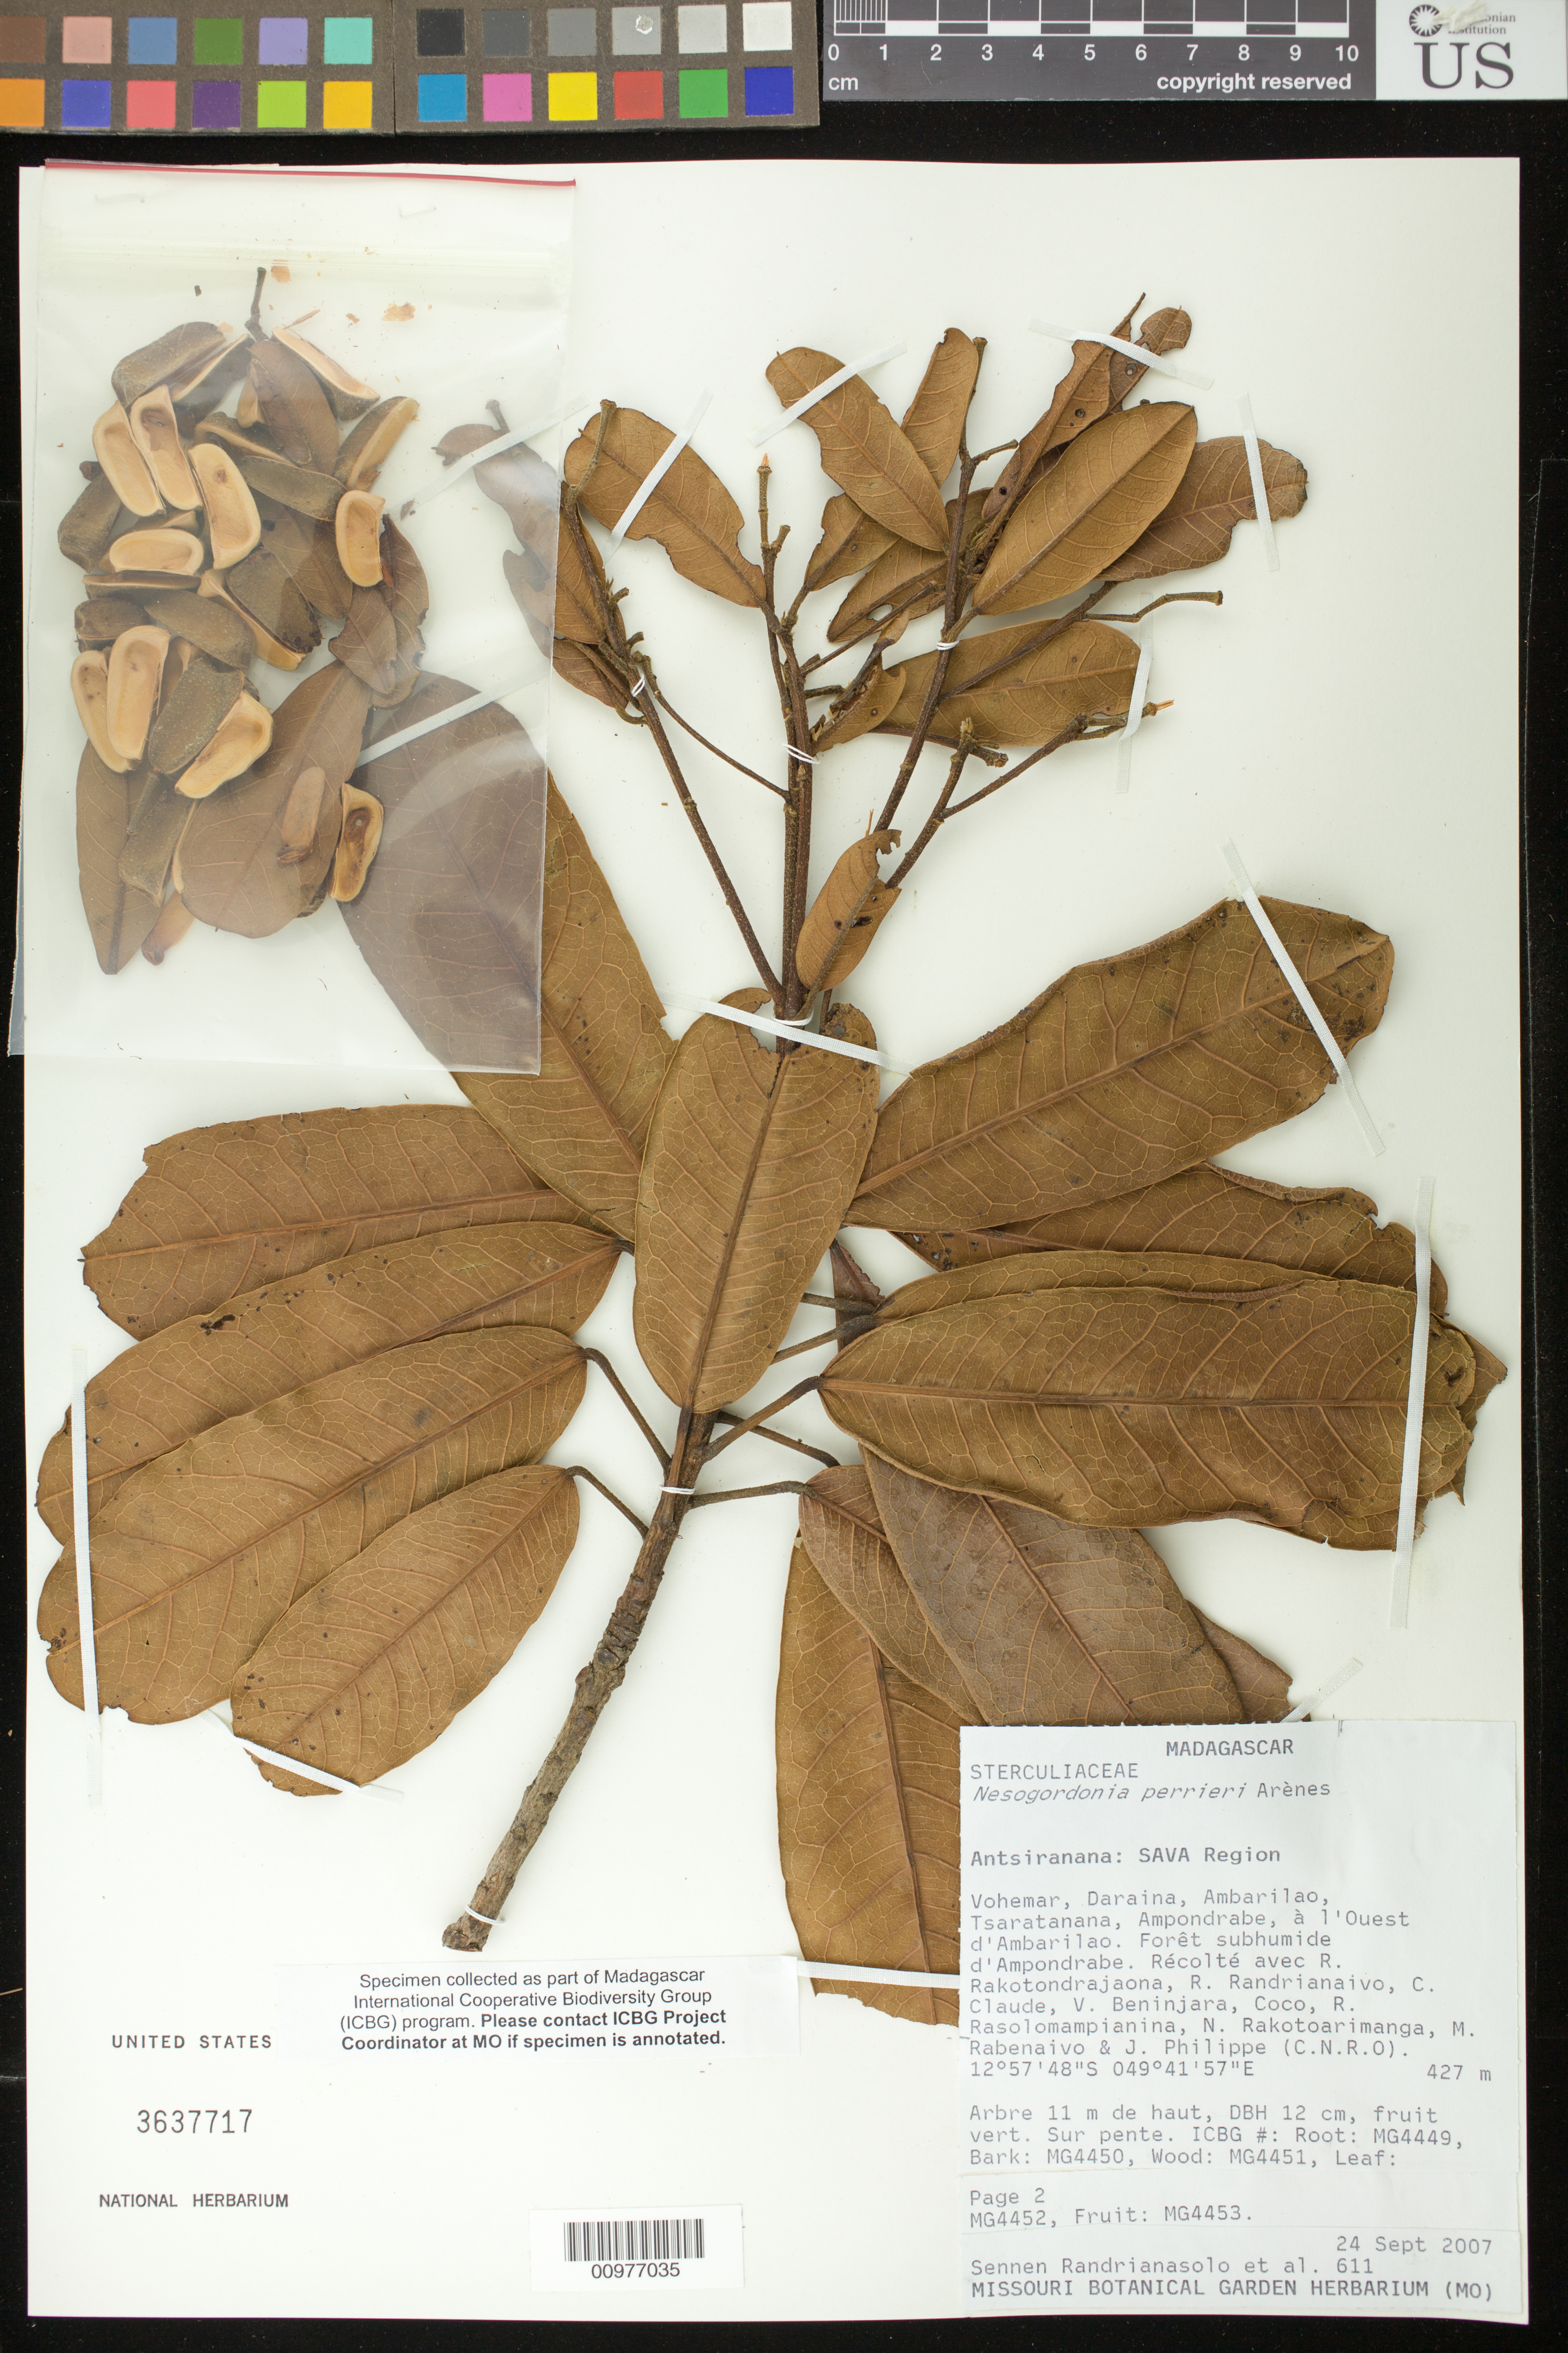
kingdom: Plantae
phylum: Tracheophyta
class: Magnoliopsida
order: Malvales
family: Malvaceae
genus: Nesogordonia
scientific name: Nesogordonia perrieri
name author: Arènes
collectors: S. Randrianasolo et al.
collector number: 611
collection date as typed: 24 Sept 2007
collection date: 2007-09-24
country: Madagascar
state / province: Sava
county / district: Vohémar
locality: SAVA Region. Daraina, Ambarilao, Tsaratanana, Ampondrabe, a l'Ouest d'Ambarilao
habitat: foret subhumide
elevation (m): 427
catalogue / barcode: US 3637717